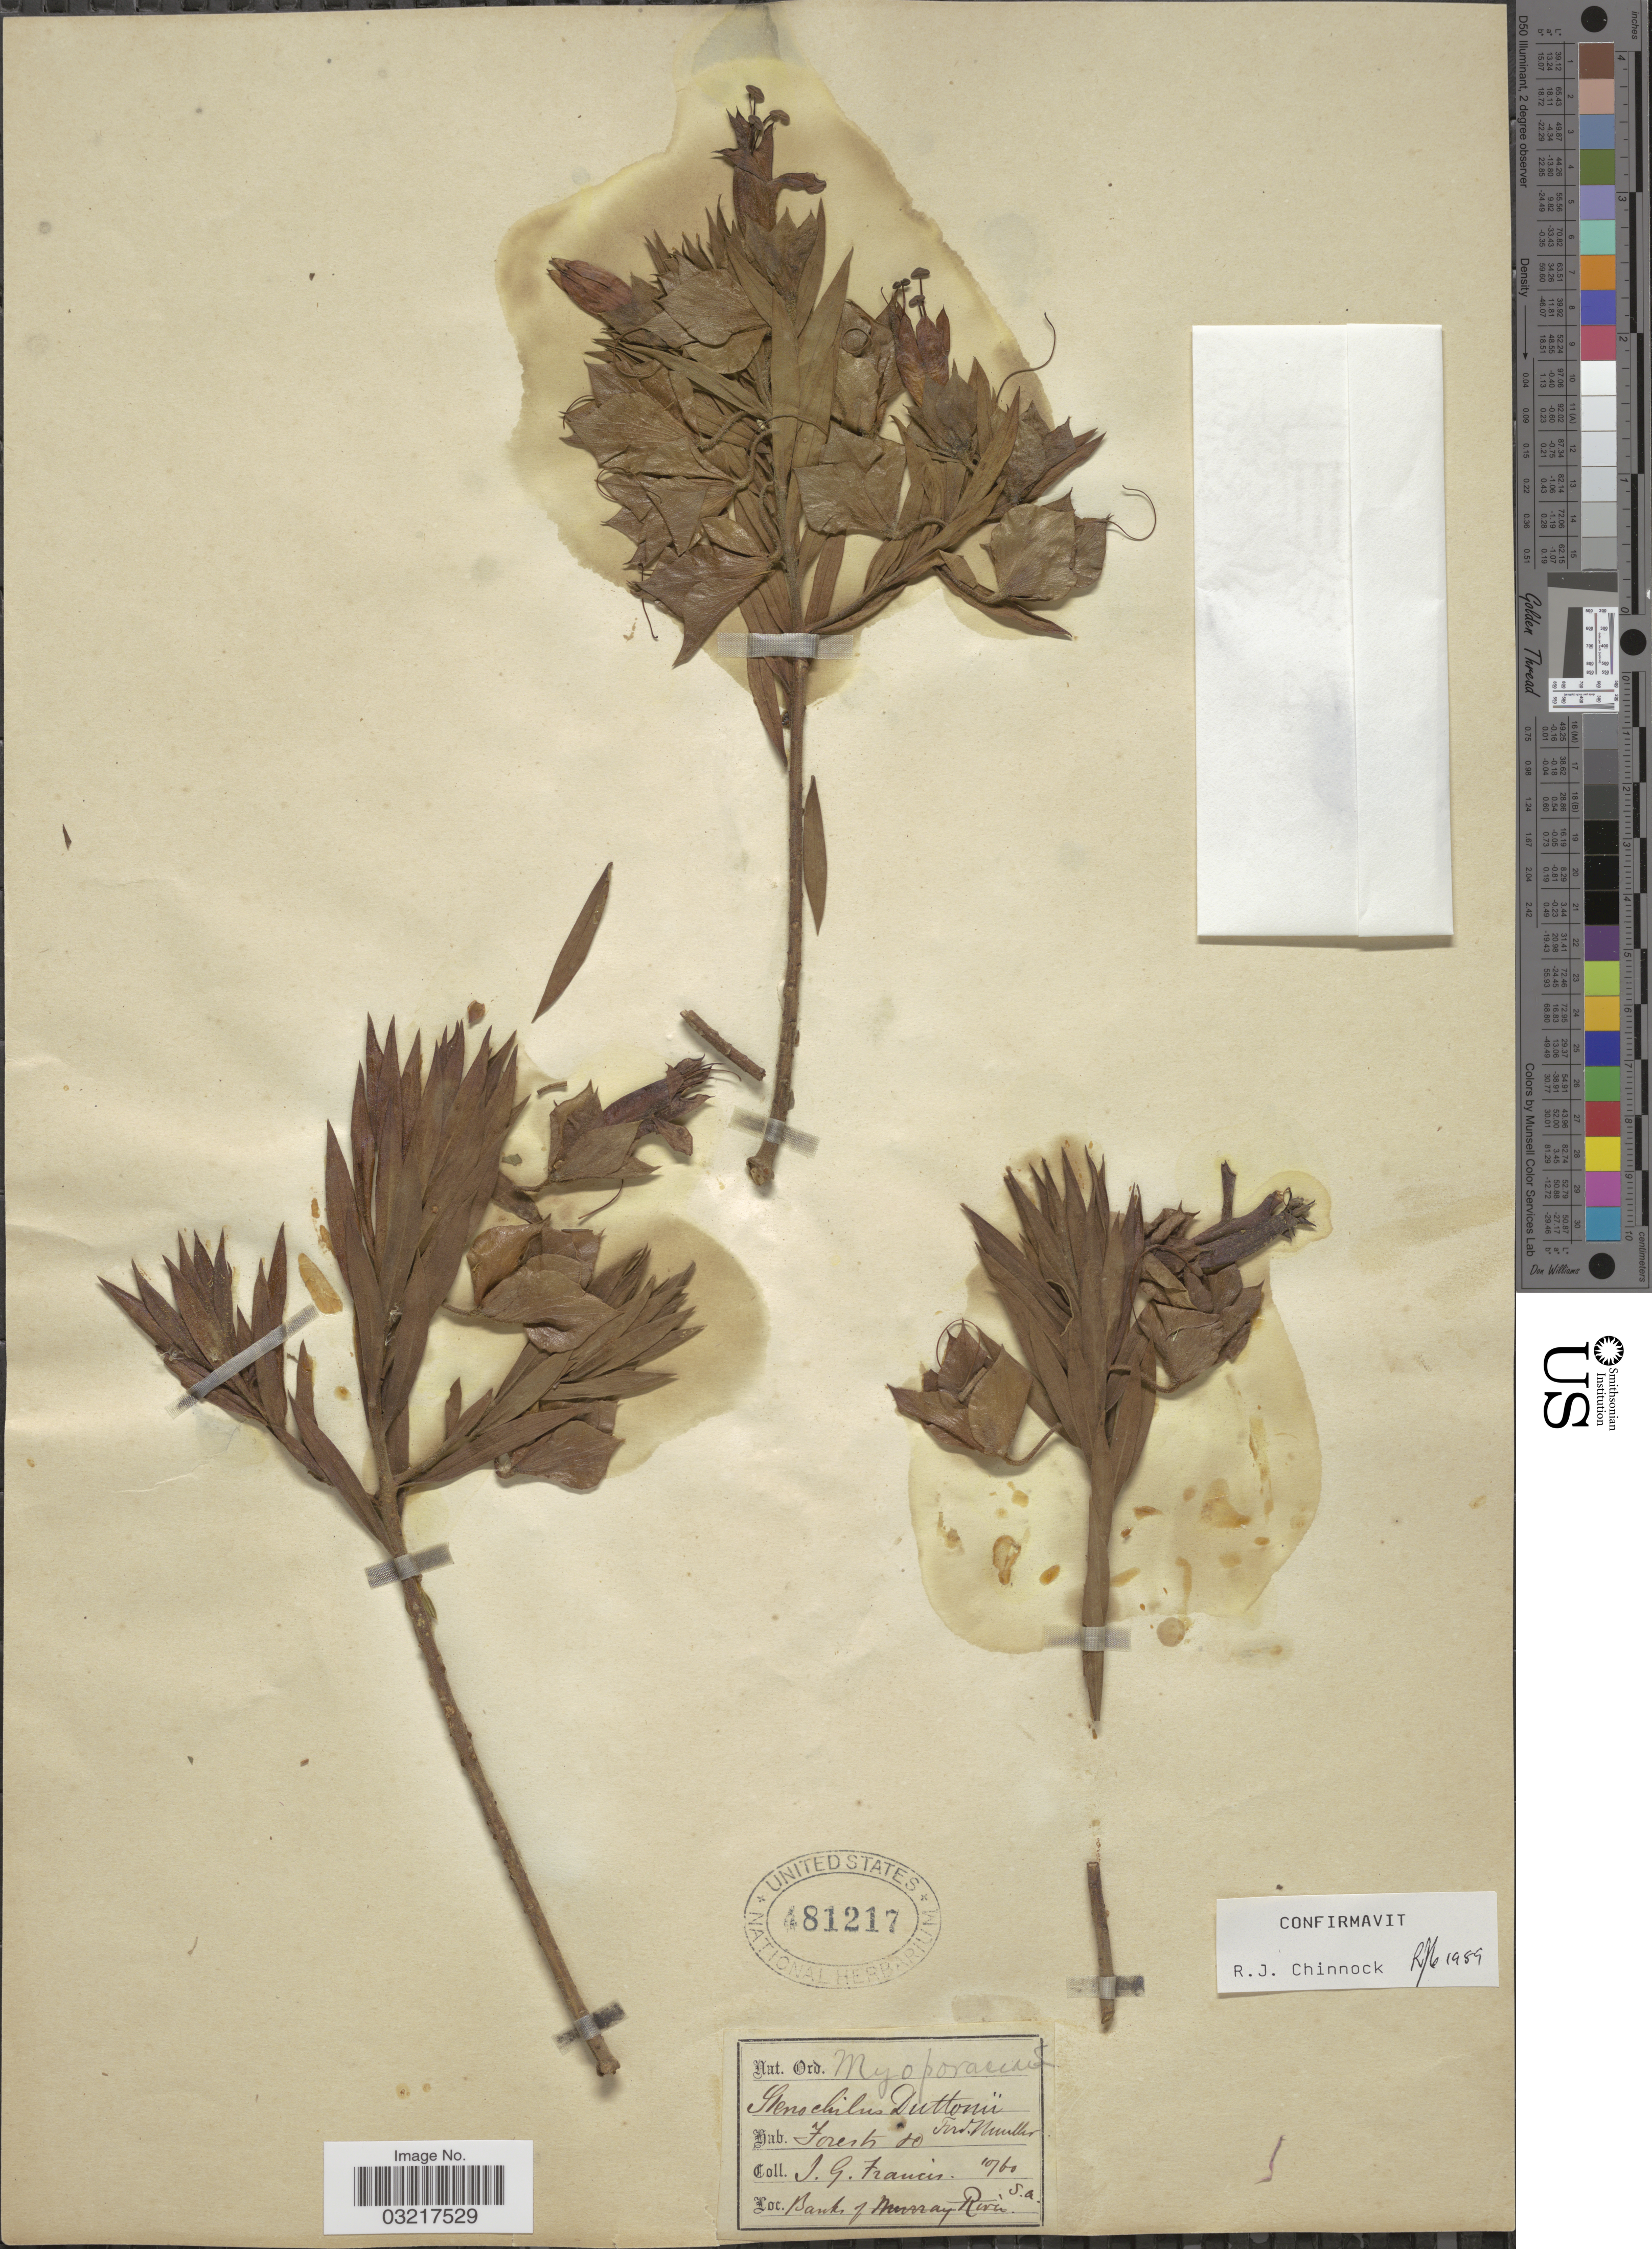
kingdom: Plantae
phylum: Tracheophyta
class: Magnoliopsida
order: Lamiales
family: Scrophulariaceae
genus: Eremophila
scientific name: Eremophila duttonii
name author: F. Muell.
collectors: J. Francis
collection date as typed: Transcribed d/m/y: /10/60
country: Australia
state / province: South Australia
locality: Banks of Murray River. S.A.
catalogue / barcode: US 481217